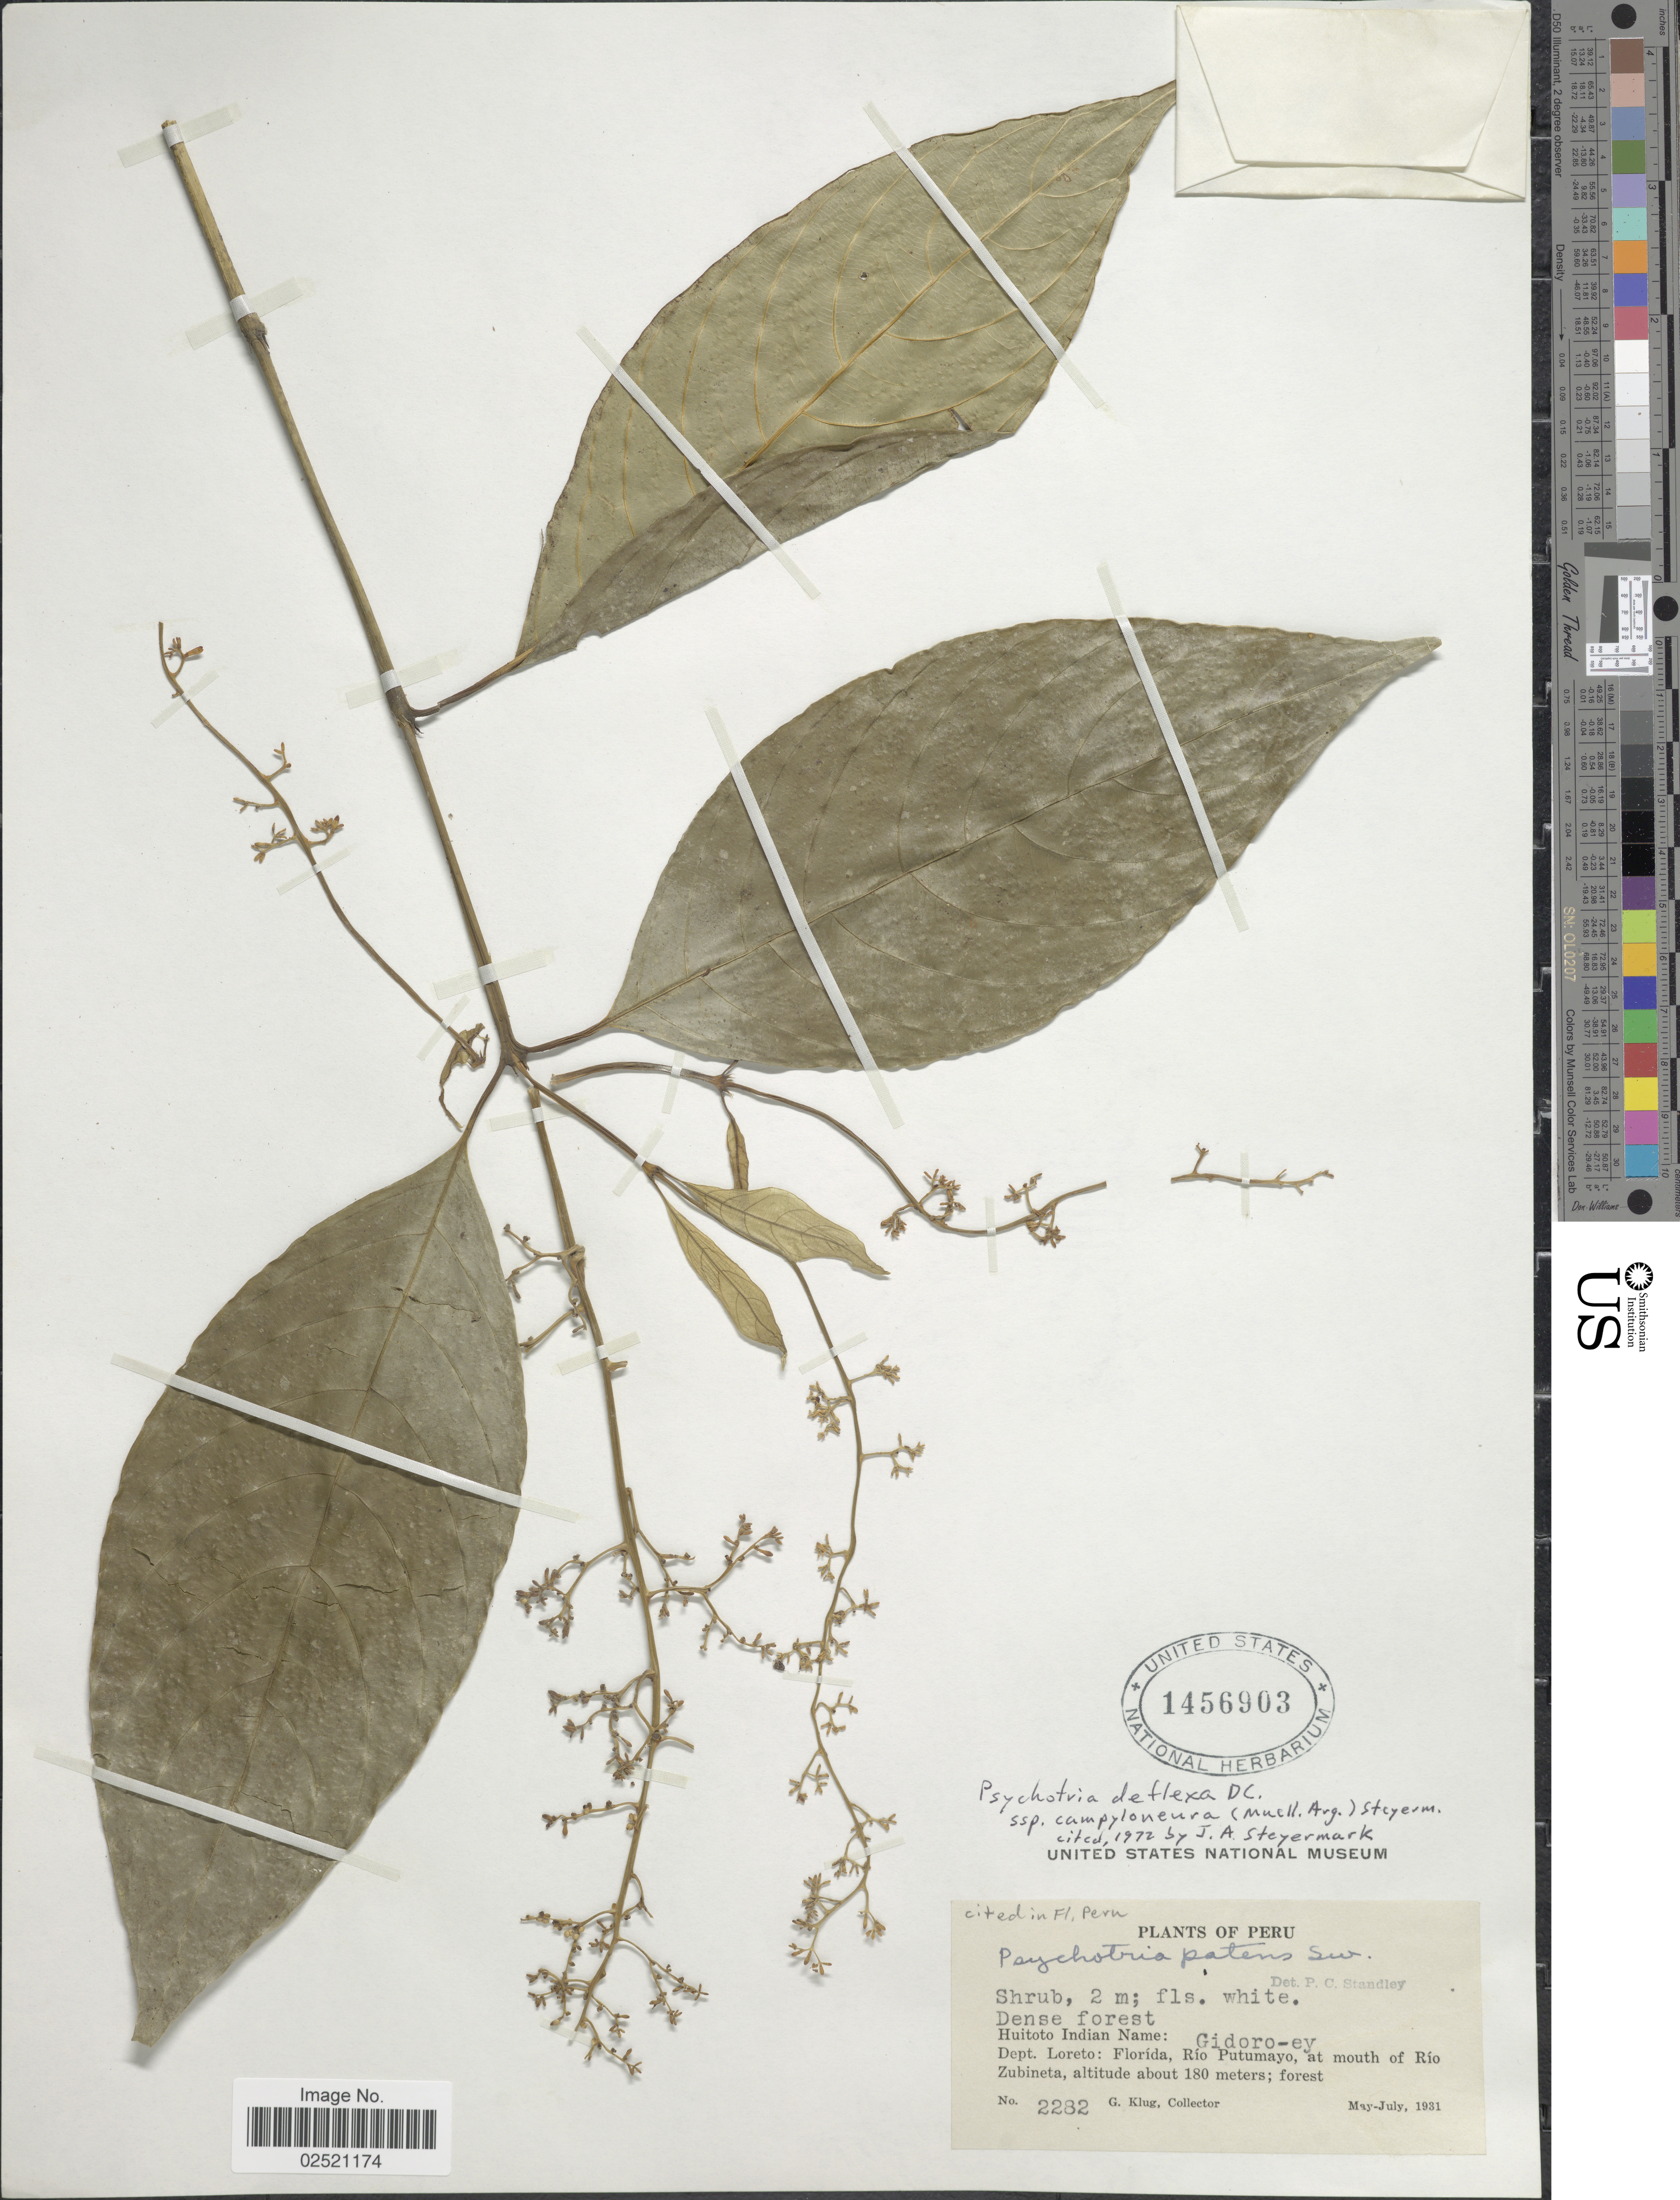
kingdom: Plantae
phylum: Tracheophyta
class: Magnoliopsida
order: Gentianales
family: Rubiaceae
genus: Psychotria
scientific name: Psychotria deflexa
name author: DC.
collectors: G. Klug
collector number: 2282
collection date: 1931-05/1931-07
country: Peru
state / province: Loreto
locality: Florida, Rio Putumayo, at mouth of Rio Zubineta.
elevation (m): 180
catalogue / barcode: US 1456903